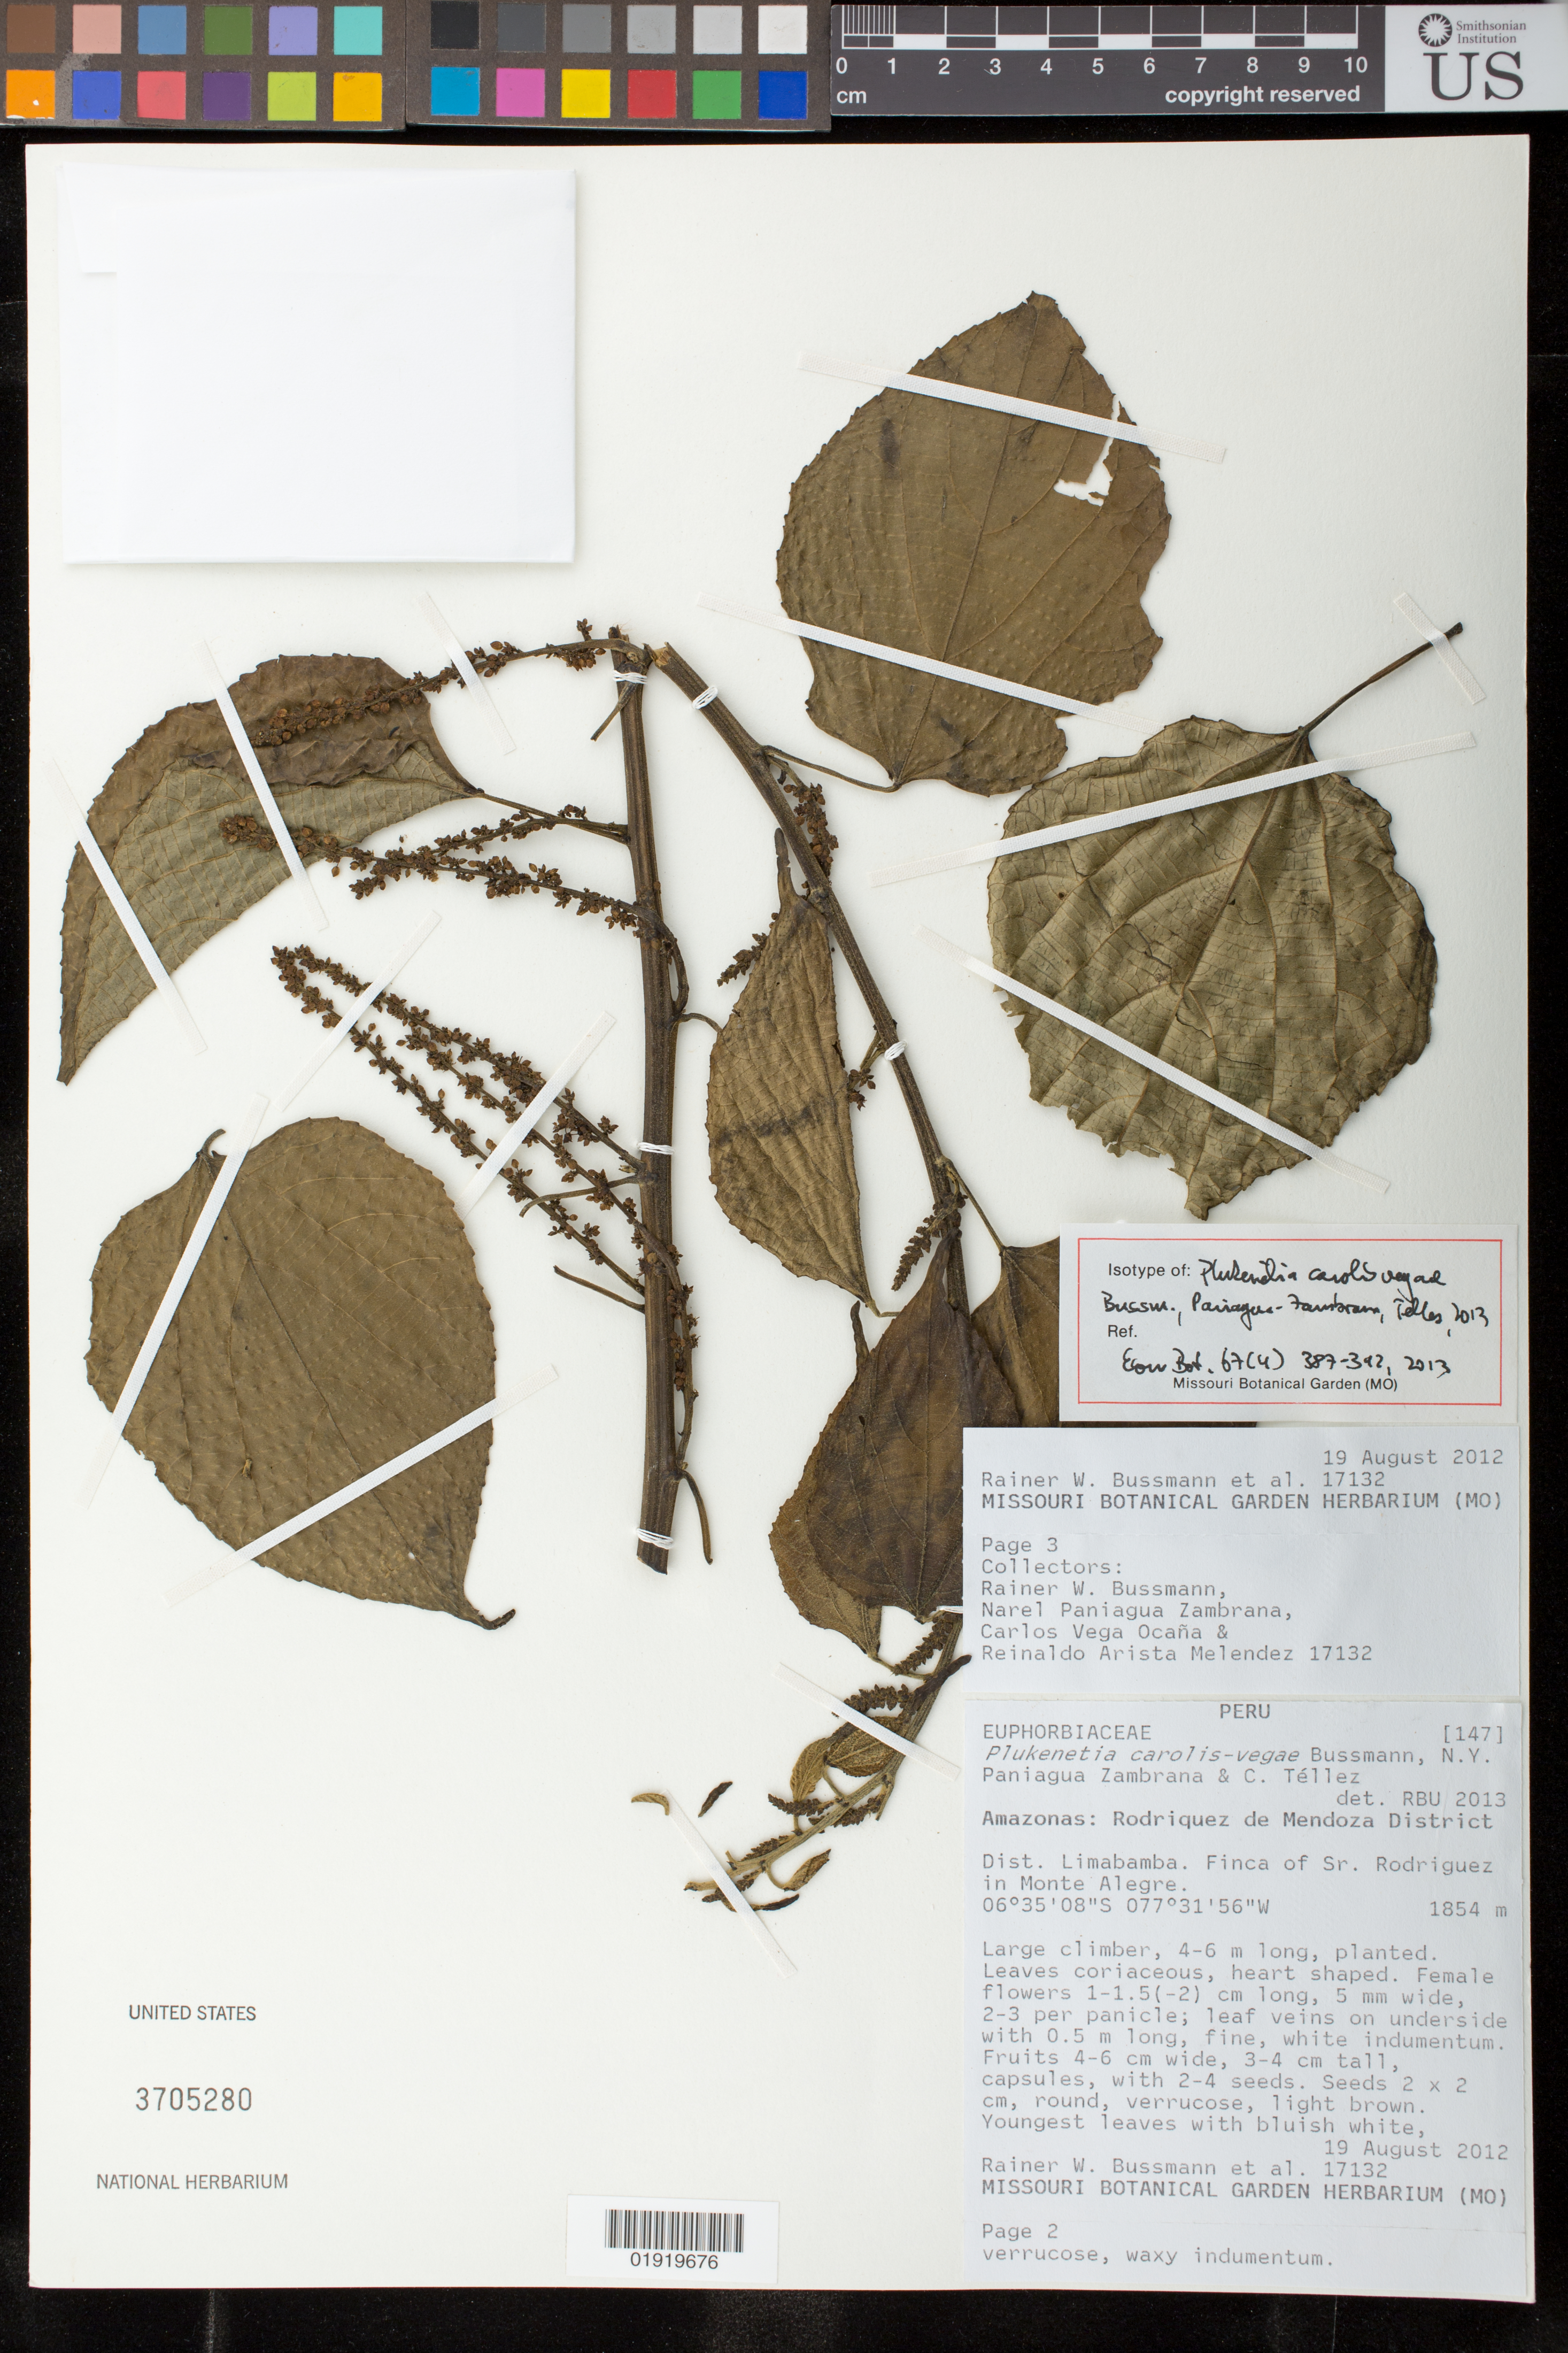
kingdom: Plantae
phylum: Tracheophyta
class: Magnoliopsida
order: Malpighiales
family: Euphorbiaceae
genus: Plukenetia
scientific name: Plukenetia carolis-vegae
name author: Bussmann et al.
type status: Isotype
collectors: R. W. Bussmann et al.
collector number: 17132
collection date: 2012-08-19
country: Peru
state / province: Amazonas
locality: Amazonas: Rodriquez de Mendoza District. Dist. Limabamba. Finca of Sr. Rodriguez in Monte Alegre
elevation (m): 1854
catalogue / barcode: US 3705280